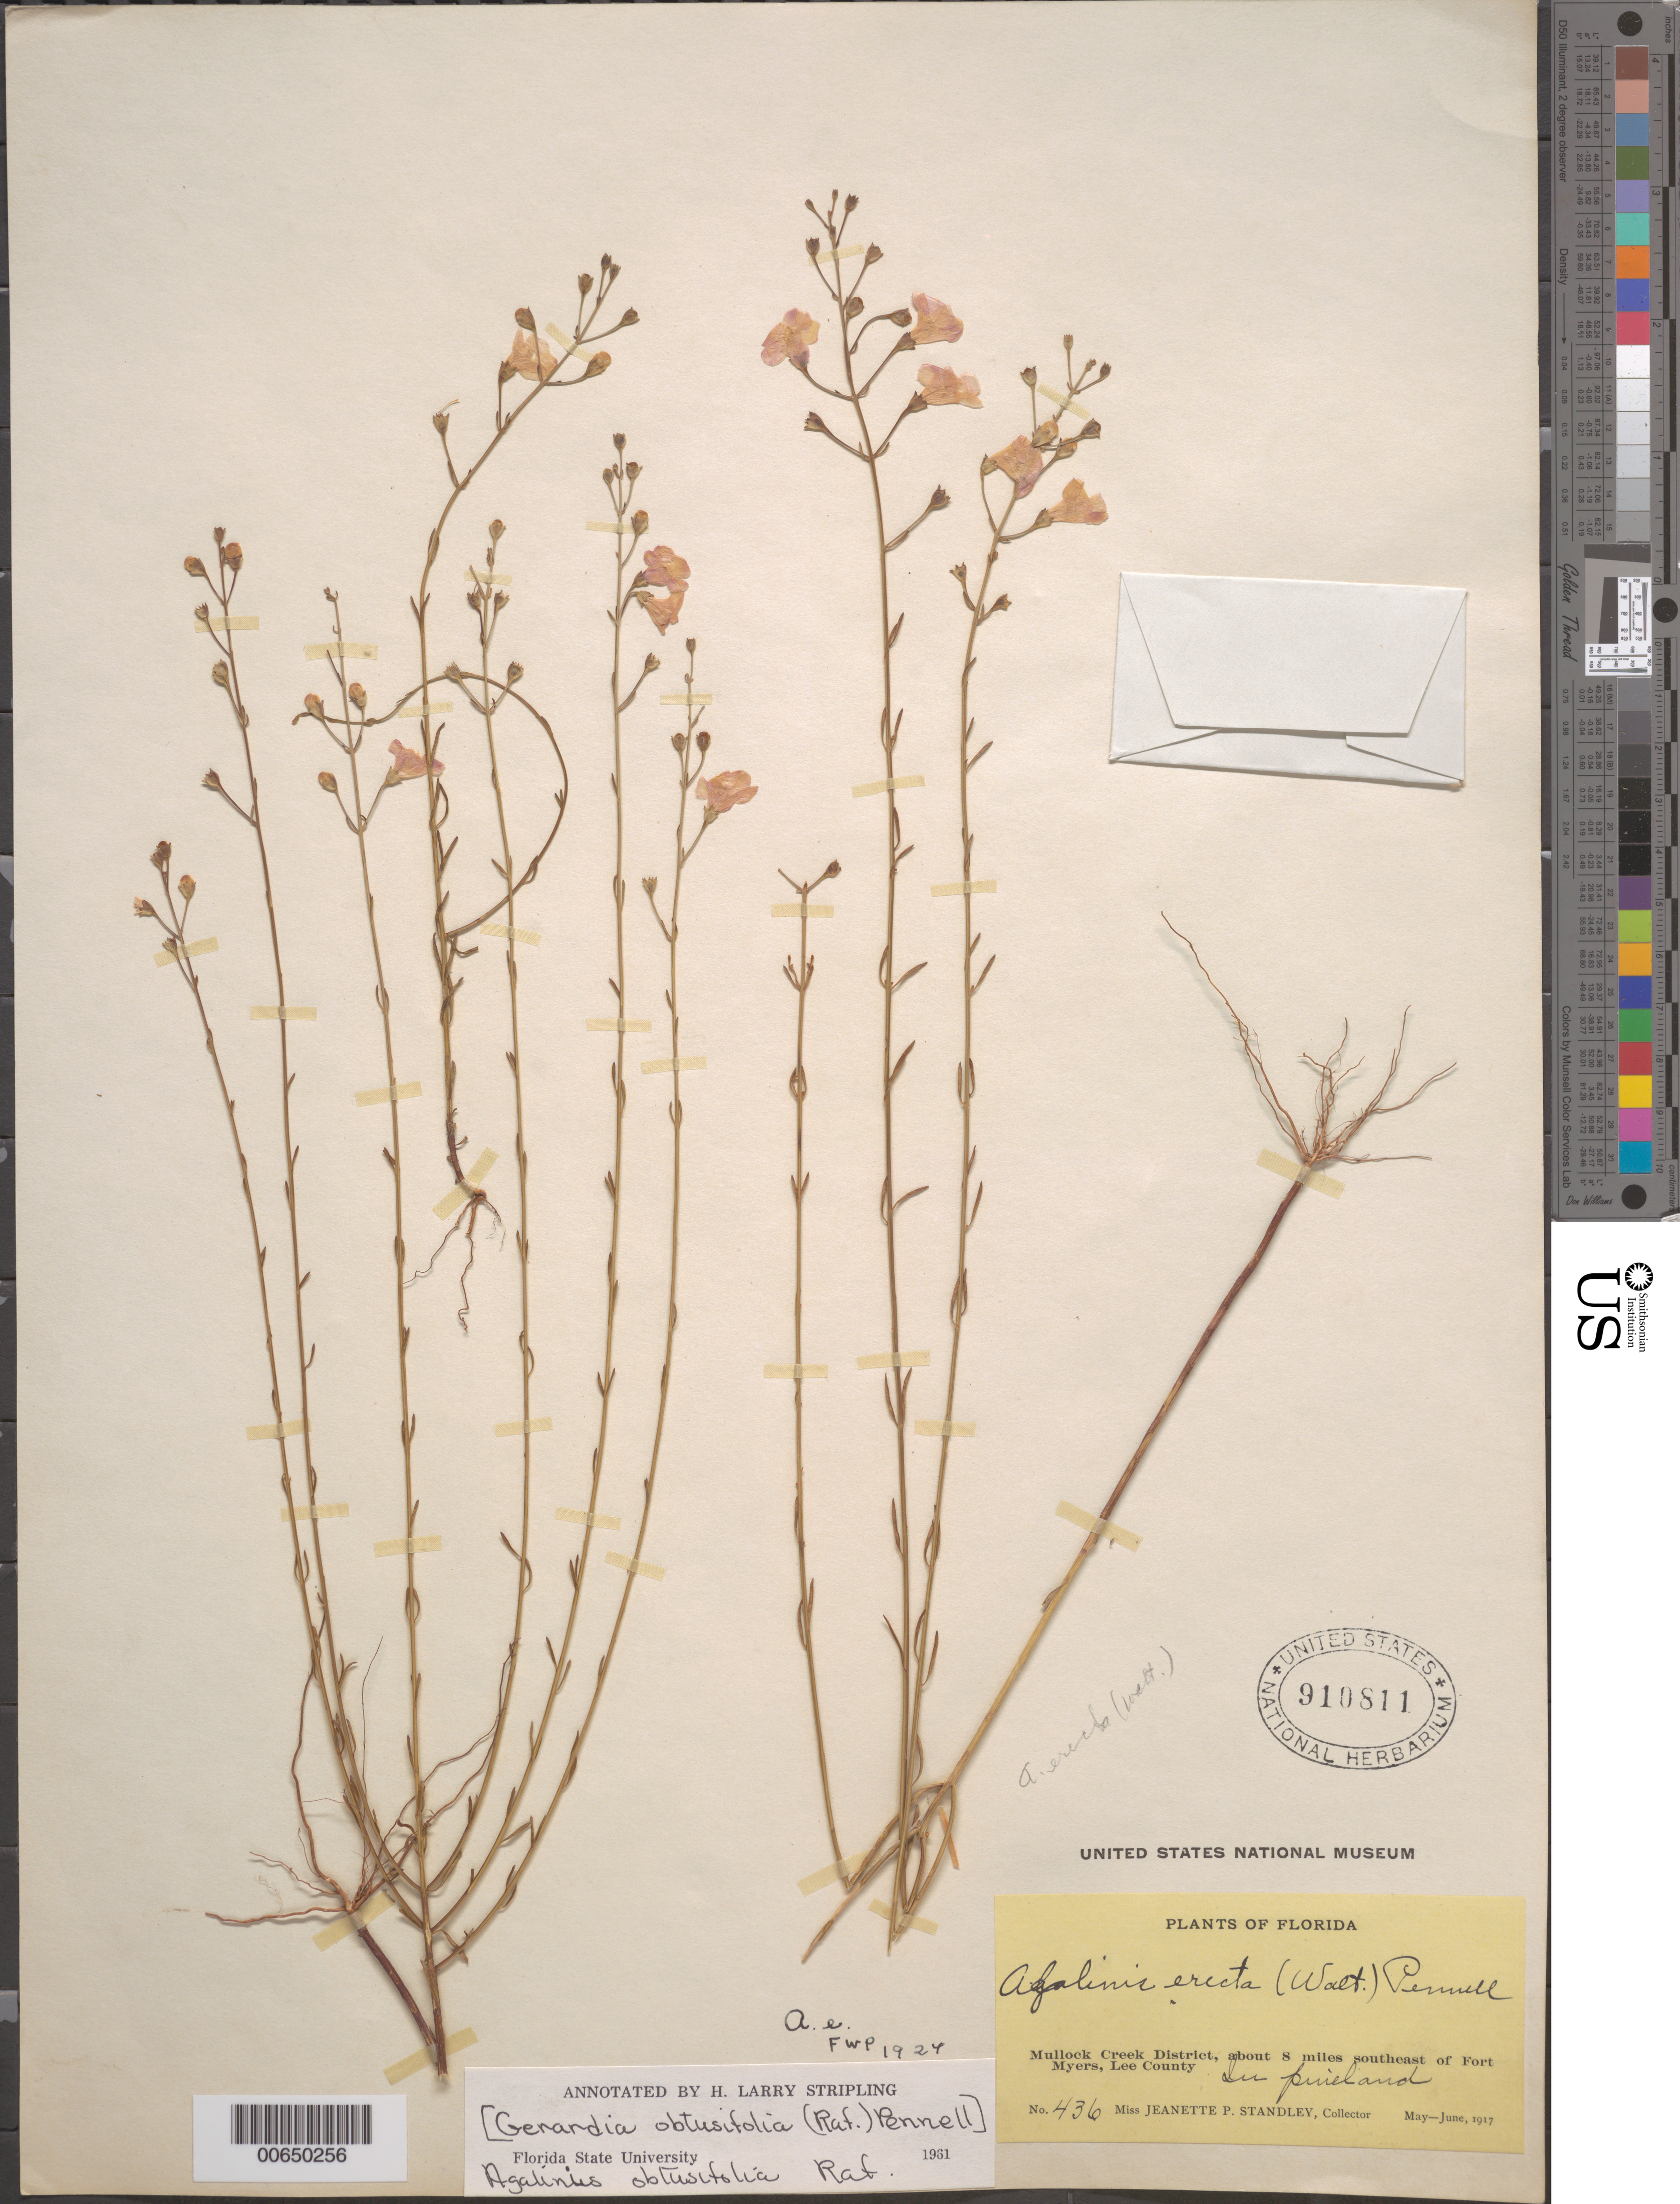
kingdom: Plantae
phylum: Tracheophyta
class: Magnoliopsida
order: Lamiales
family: Orobanchaceae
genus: Agalinis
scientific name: Agalinis obtusifolia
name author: Raf.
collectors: J. P. Standley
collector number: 436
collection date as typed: May 1877 to -- Jun 1877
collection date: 1877-05/1877-06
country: United States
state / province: Florida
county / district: Lee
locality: Mullock Creek district, about 8 miles SE of Ft. Myers.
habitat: In pinelands.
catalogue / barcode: US 910811